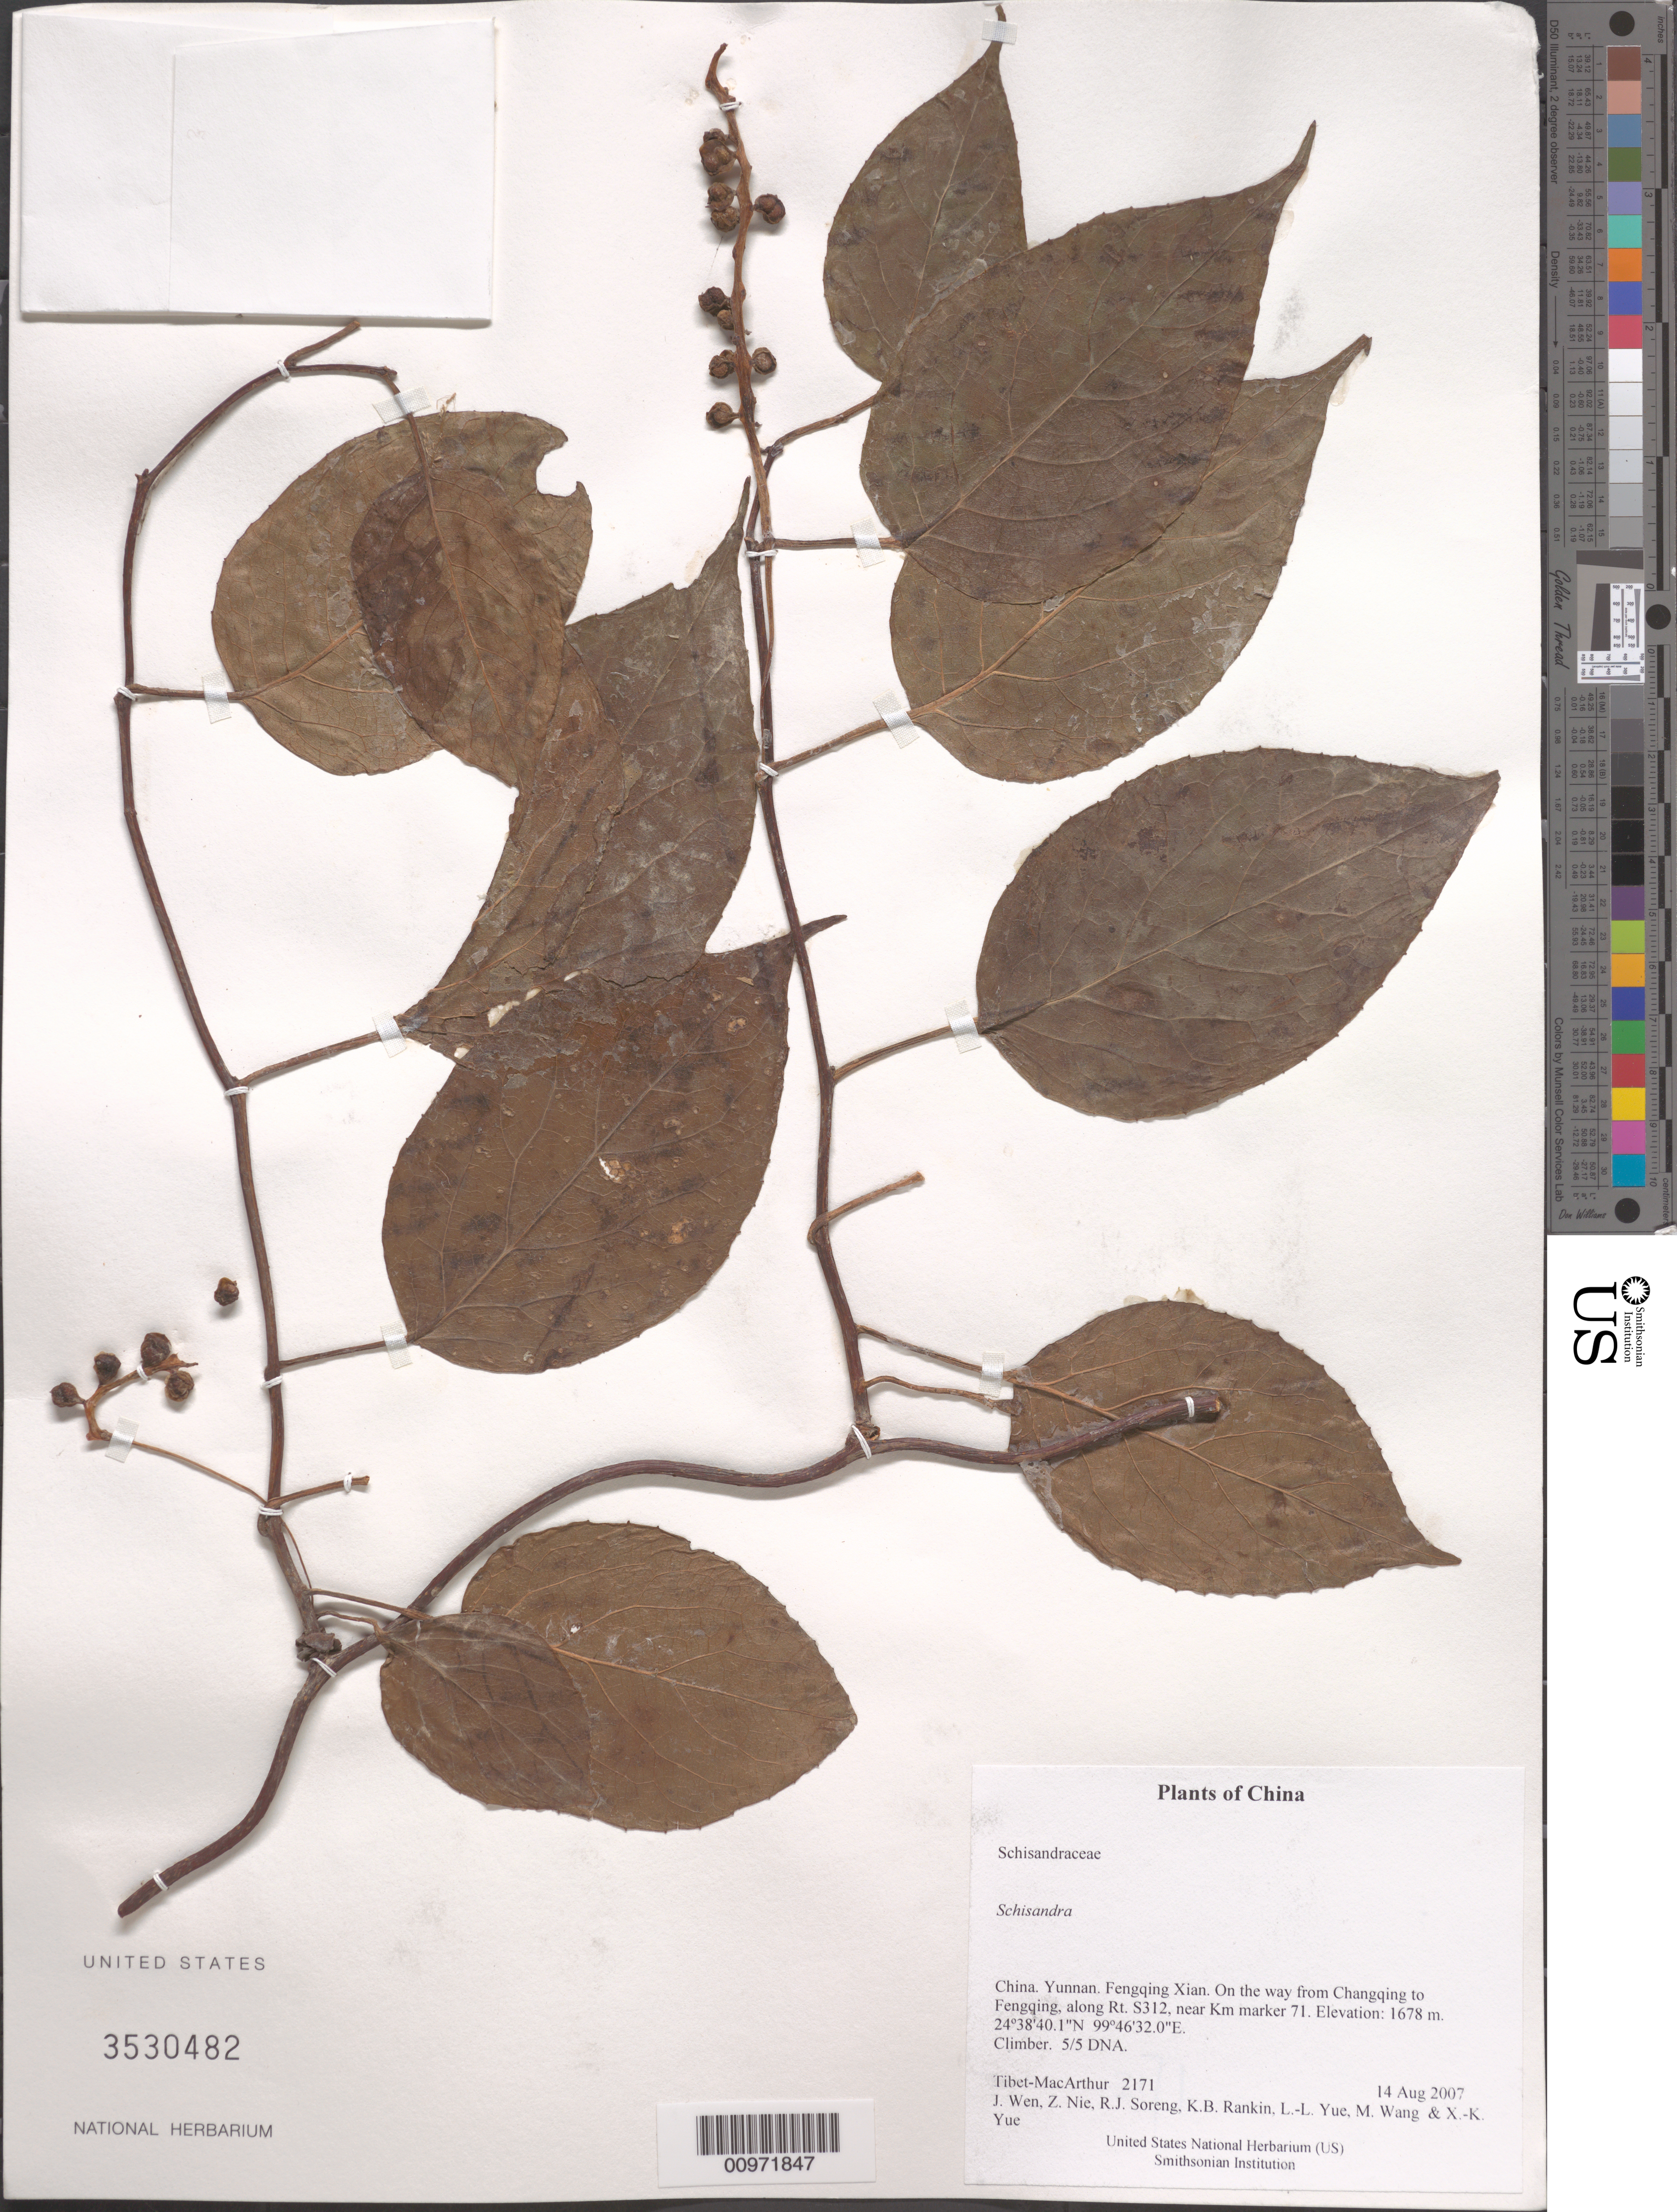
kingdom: Plantae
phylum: Tracheophyta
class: Magnoliopsida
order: Austrobaileyales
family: Schisandraceae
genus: Schisandra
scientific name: Schisandra sp.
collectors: Tibet-MacArthur, J. Wen, Z. Nie, R. J. Soreng, K. Rankin, L. Yue, M. Wang & X. Yue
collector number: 2171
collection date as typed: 14 Aug 2007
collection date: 2007-08-14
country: China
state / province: Yunnan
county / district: Fengqing Xian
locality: On the way from Changqing to Fengqing, along Rt. S312, near Km marker 71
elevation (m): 1678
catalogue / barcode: US 3530482